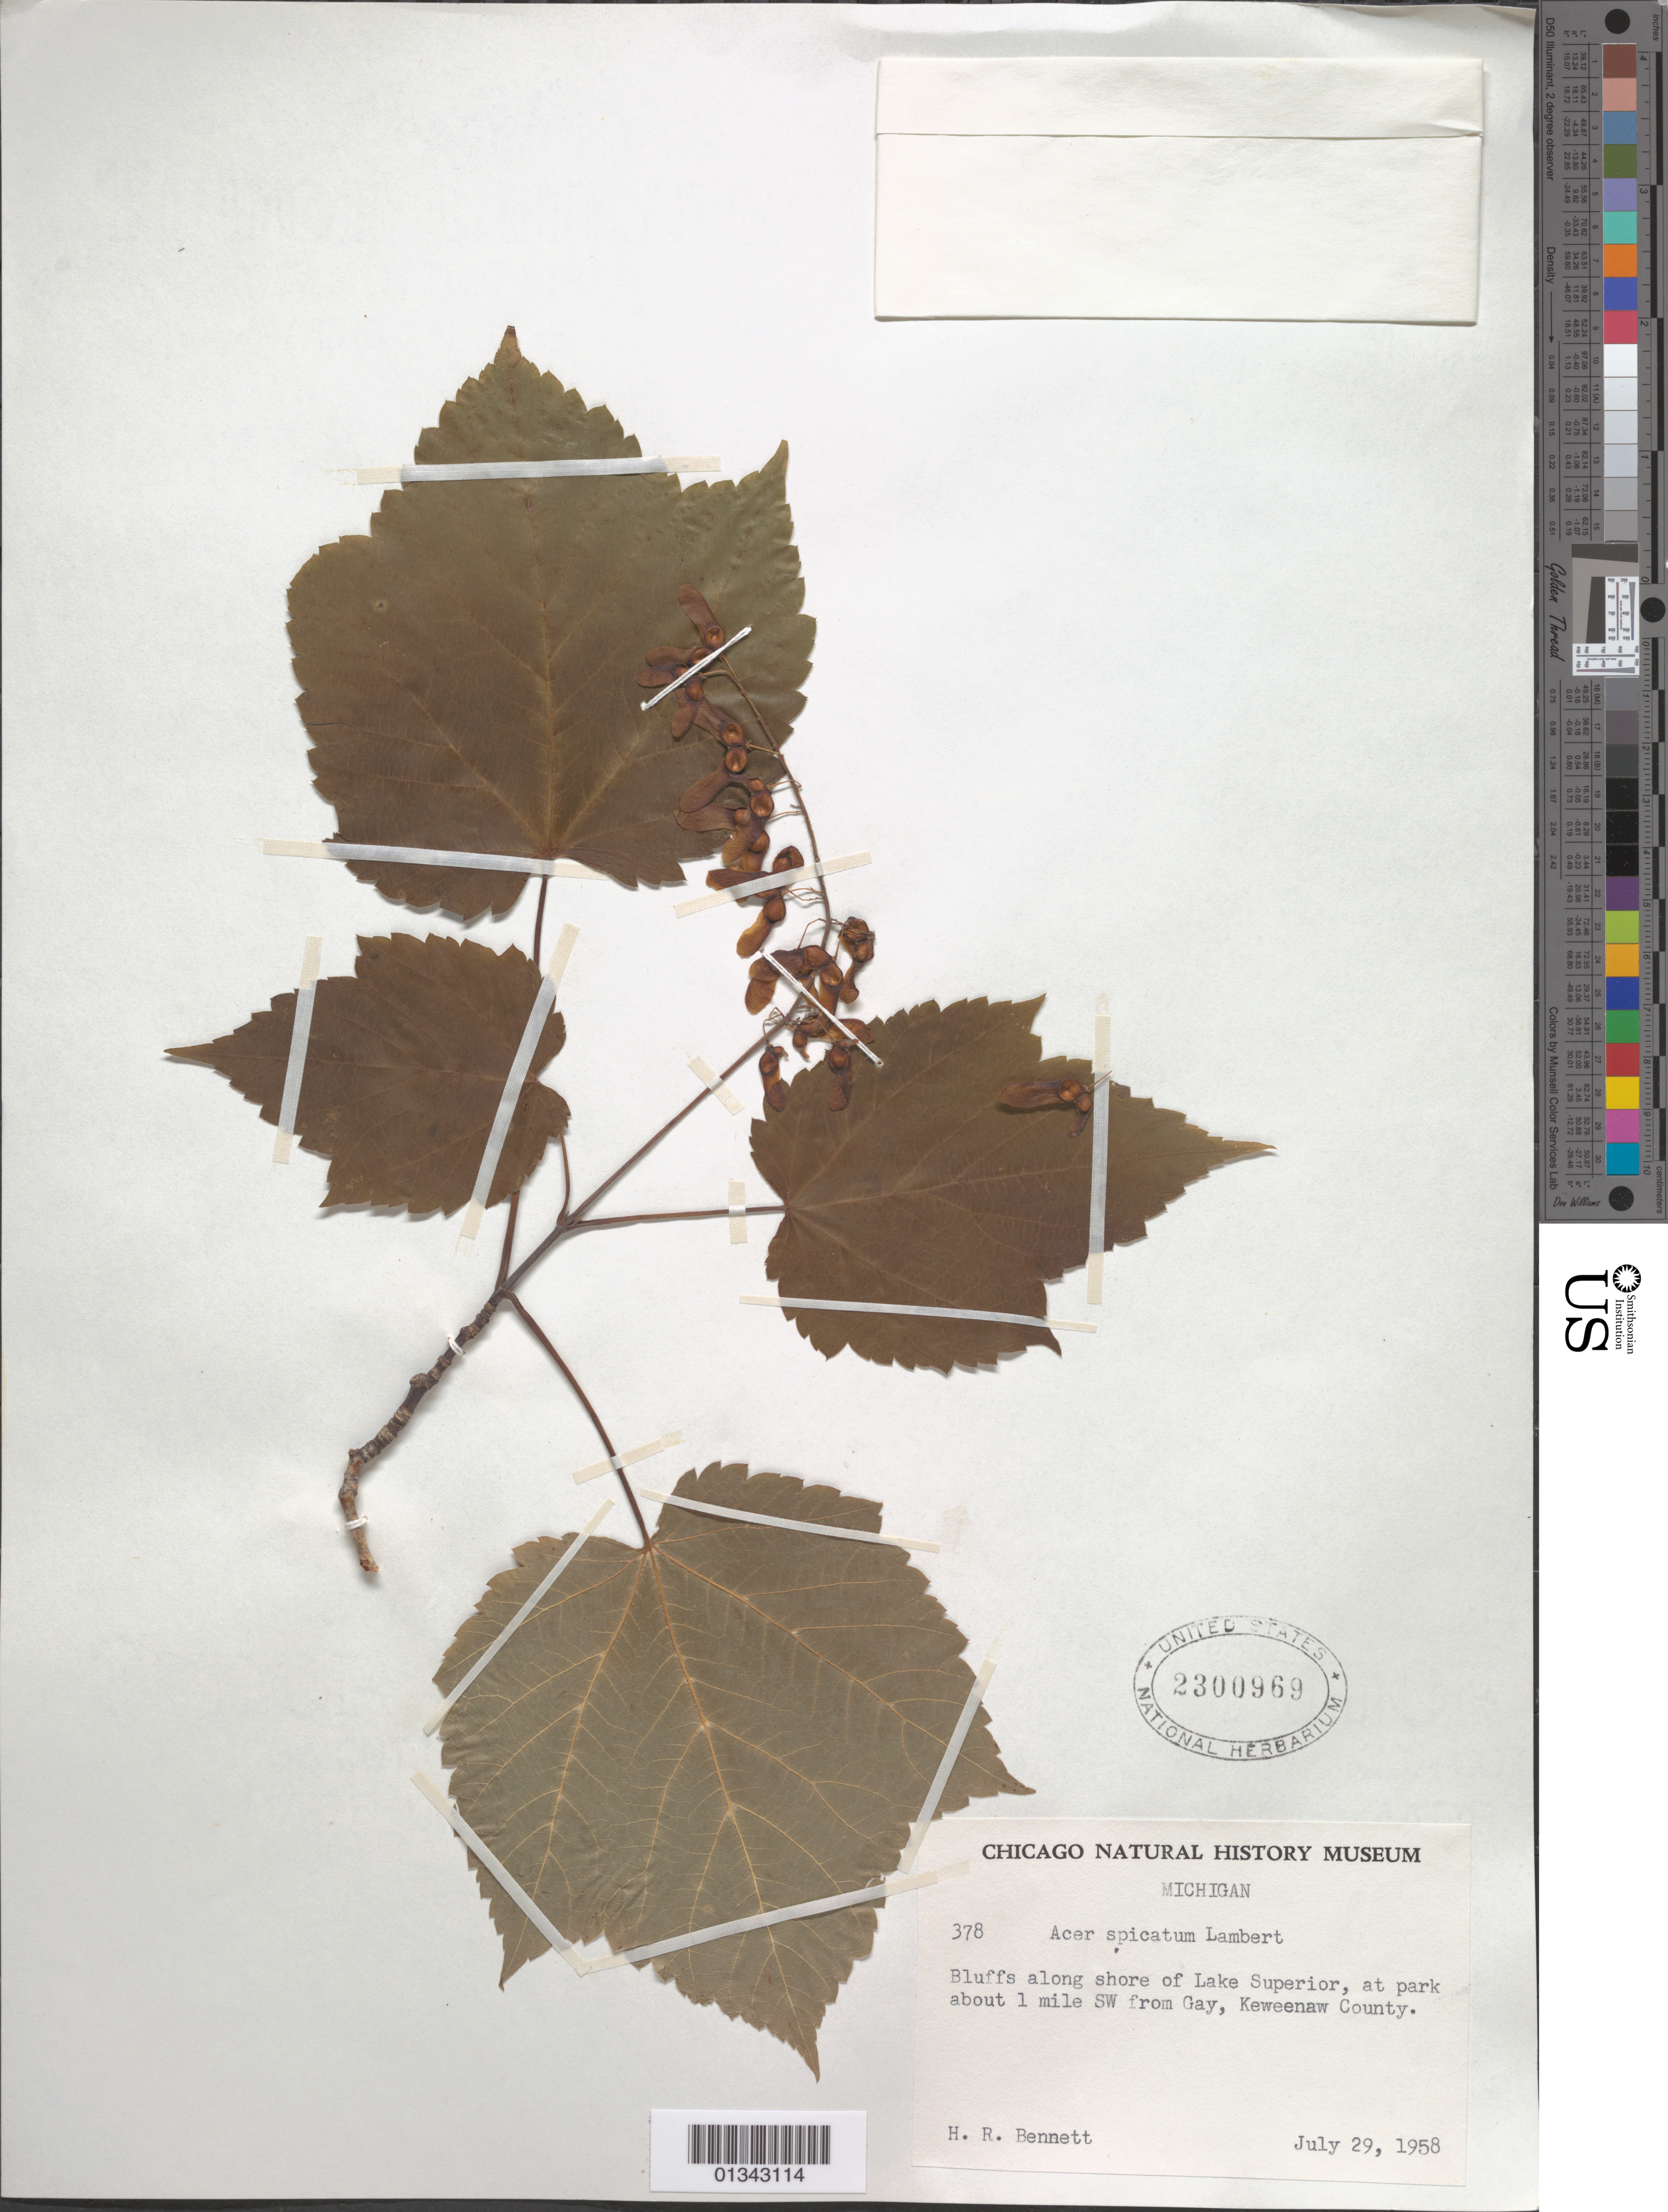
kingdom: Plantae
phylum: Tracheophyta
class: Magnoliopsida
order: Sapindales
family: Sapindaceae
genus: Acer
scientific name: Acer spicatum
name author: Lam.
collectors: H. R. Bennett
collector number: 378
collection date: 1958-07-29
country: United States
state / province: Michigan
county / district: Keweenaw County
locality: Keweenaw County, along shore of Lake Superior, at park about 1 mile SW from Gay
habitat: Bluffs along shore of lake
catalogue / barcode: US 2300969